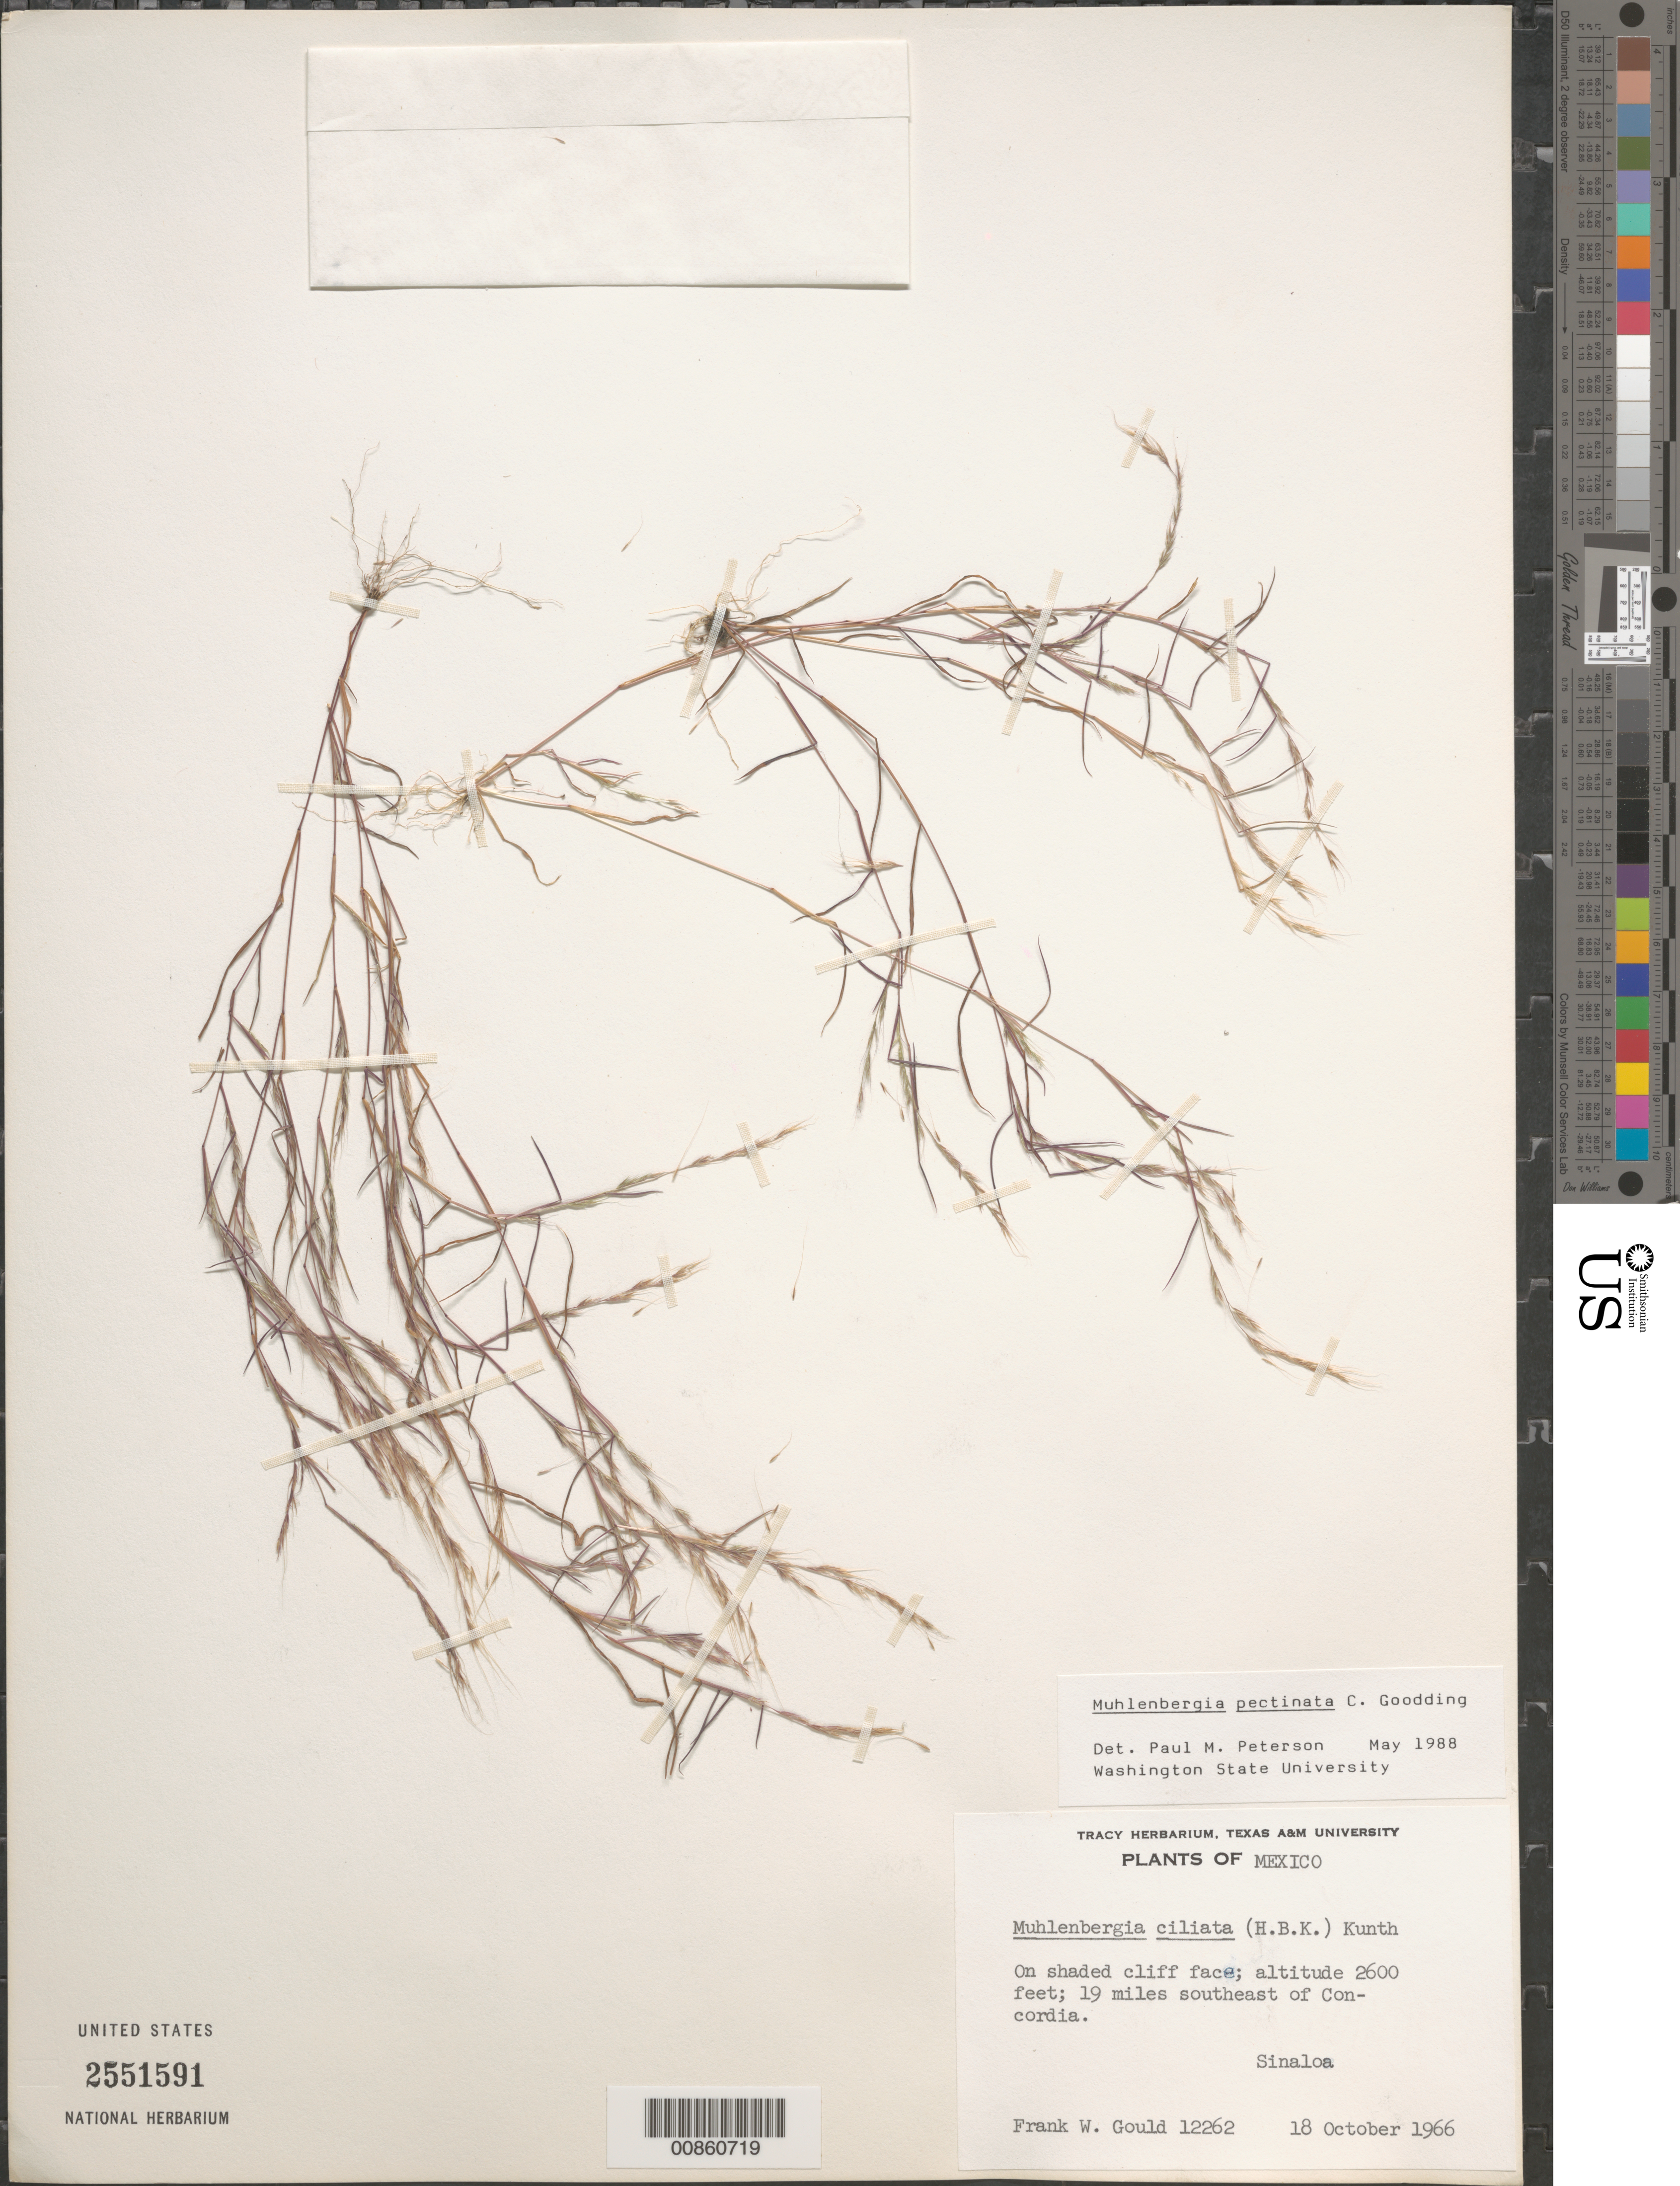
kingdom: Plantae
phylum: Tracheophyta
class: Liliopsida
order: Poales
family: Poaceae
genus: Muhlenbergia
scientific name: Muhlenbergia pectinata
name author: C.O. Goodd.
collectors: F. W. Gould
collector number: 12262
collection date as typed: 18 Oct 1966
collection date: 1966-10-18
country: Mexico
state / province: Sinaloa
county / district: Concordia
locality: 19 mi SE of Concordia, mpio. Concordia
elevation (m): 793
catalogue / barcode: US 2551591